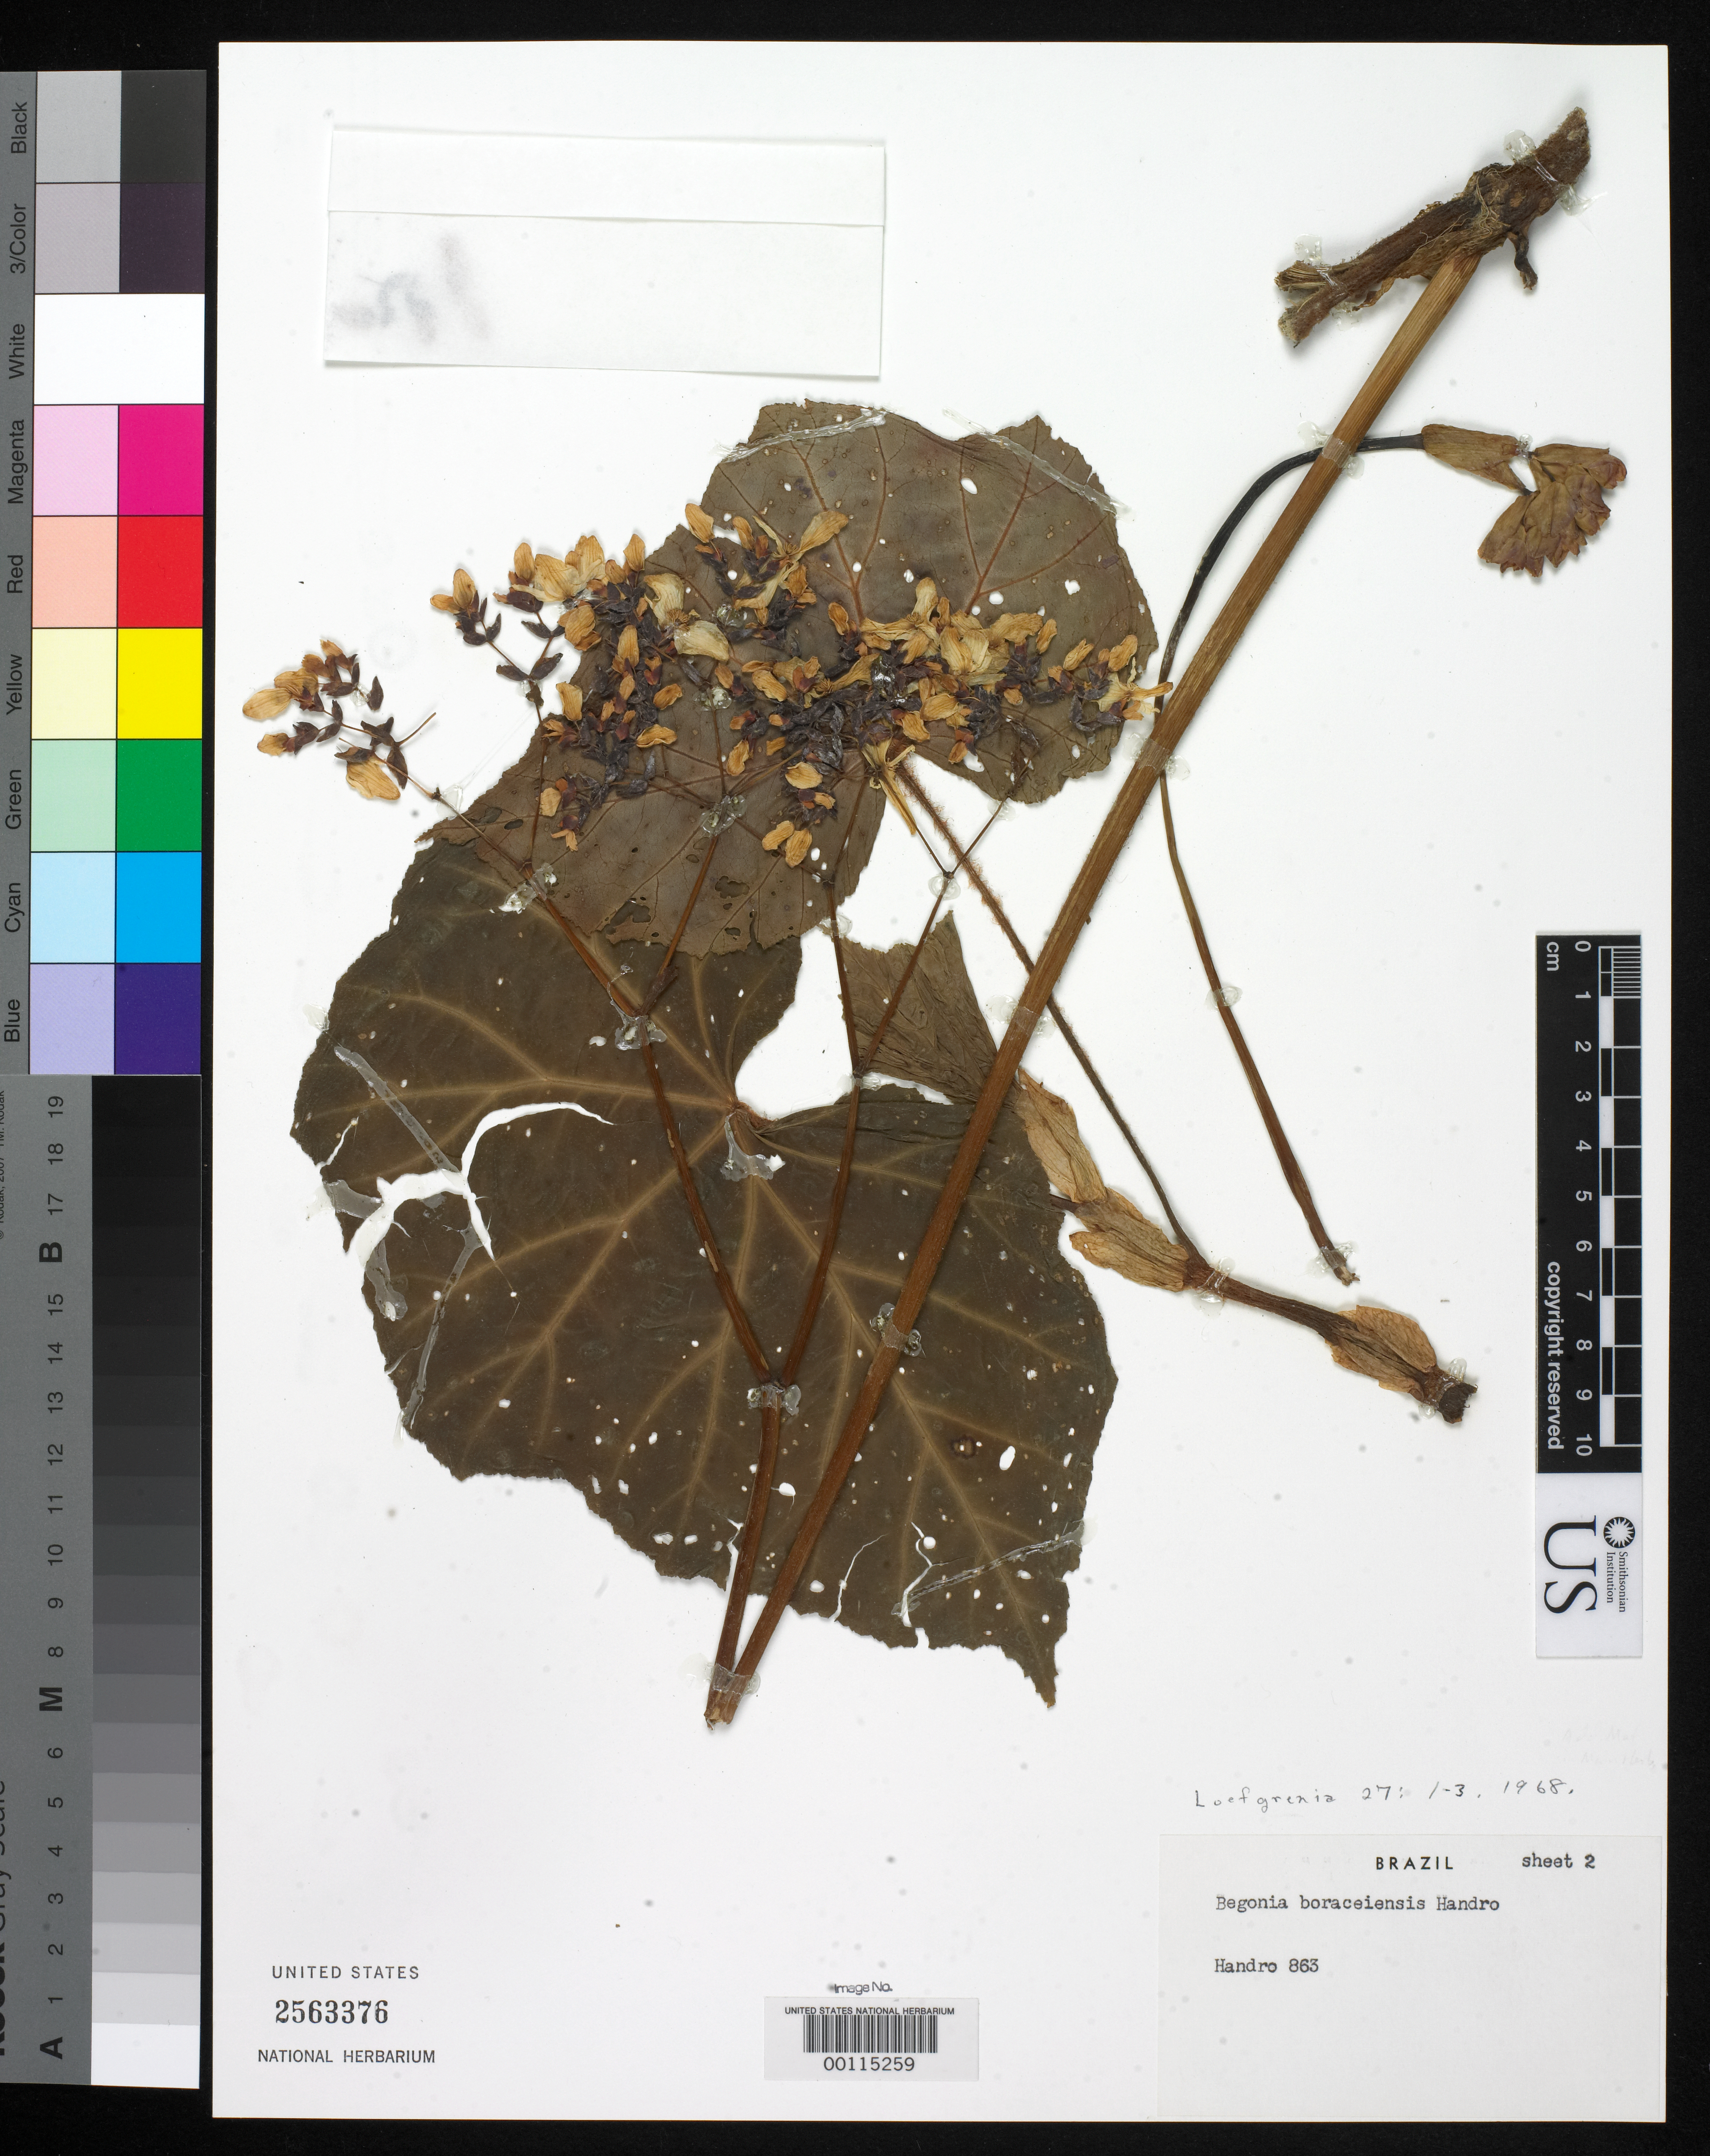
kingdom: Plantae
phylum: Tracheophyta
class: Magnoliopsida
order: Cucurbitales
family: Begoniaceae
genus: Begonia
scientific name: Begonia boraceiensis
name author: Handro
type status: Isotype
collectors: O. Handro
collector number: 863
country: Brazil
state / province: São Paulo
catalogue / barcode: US 2563376